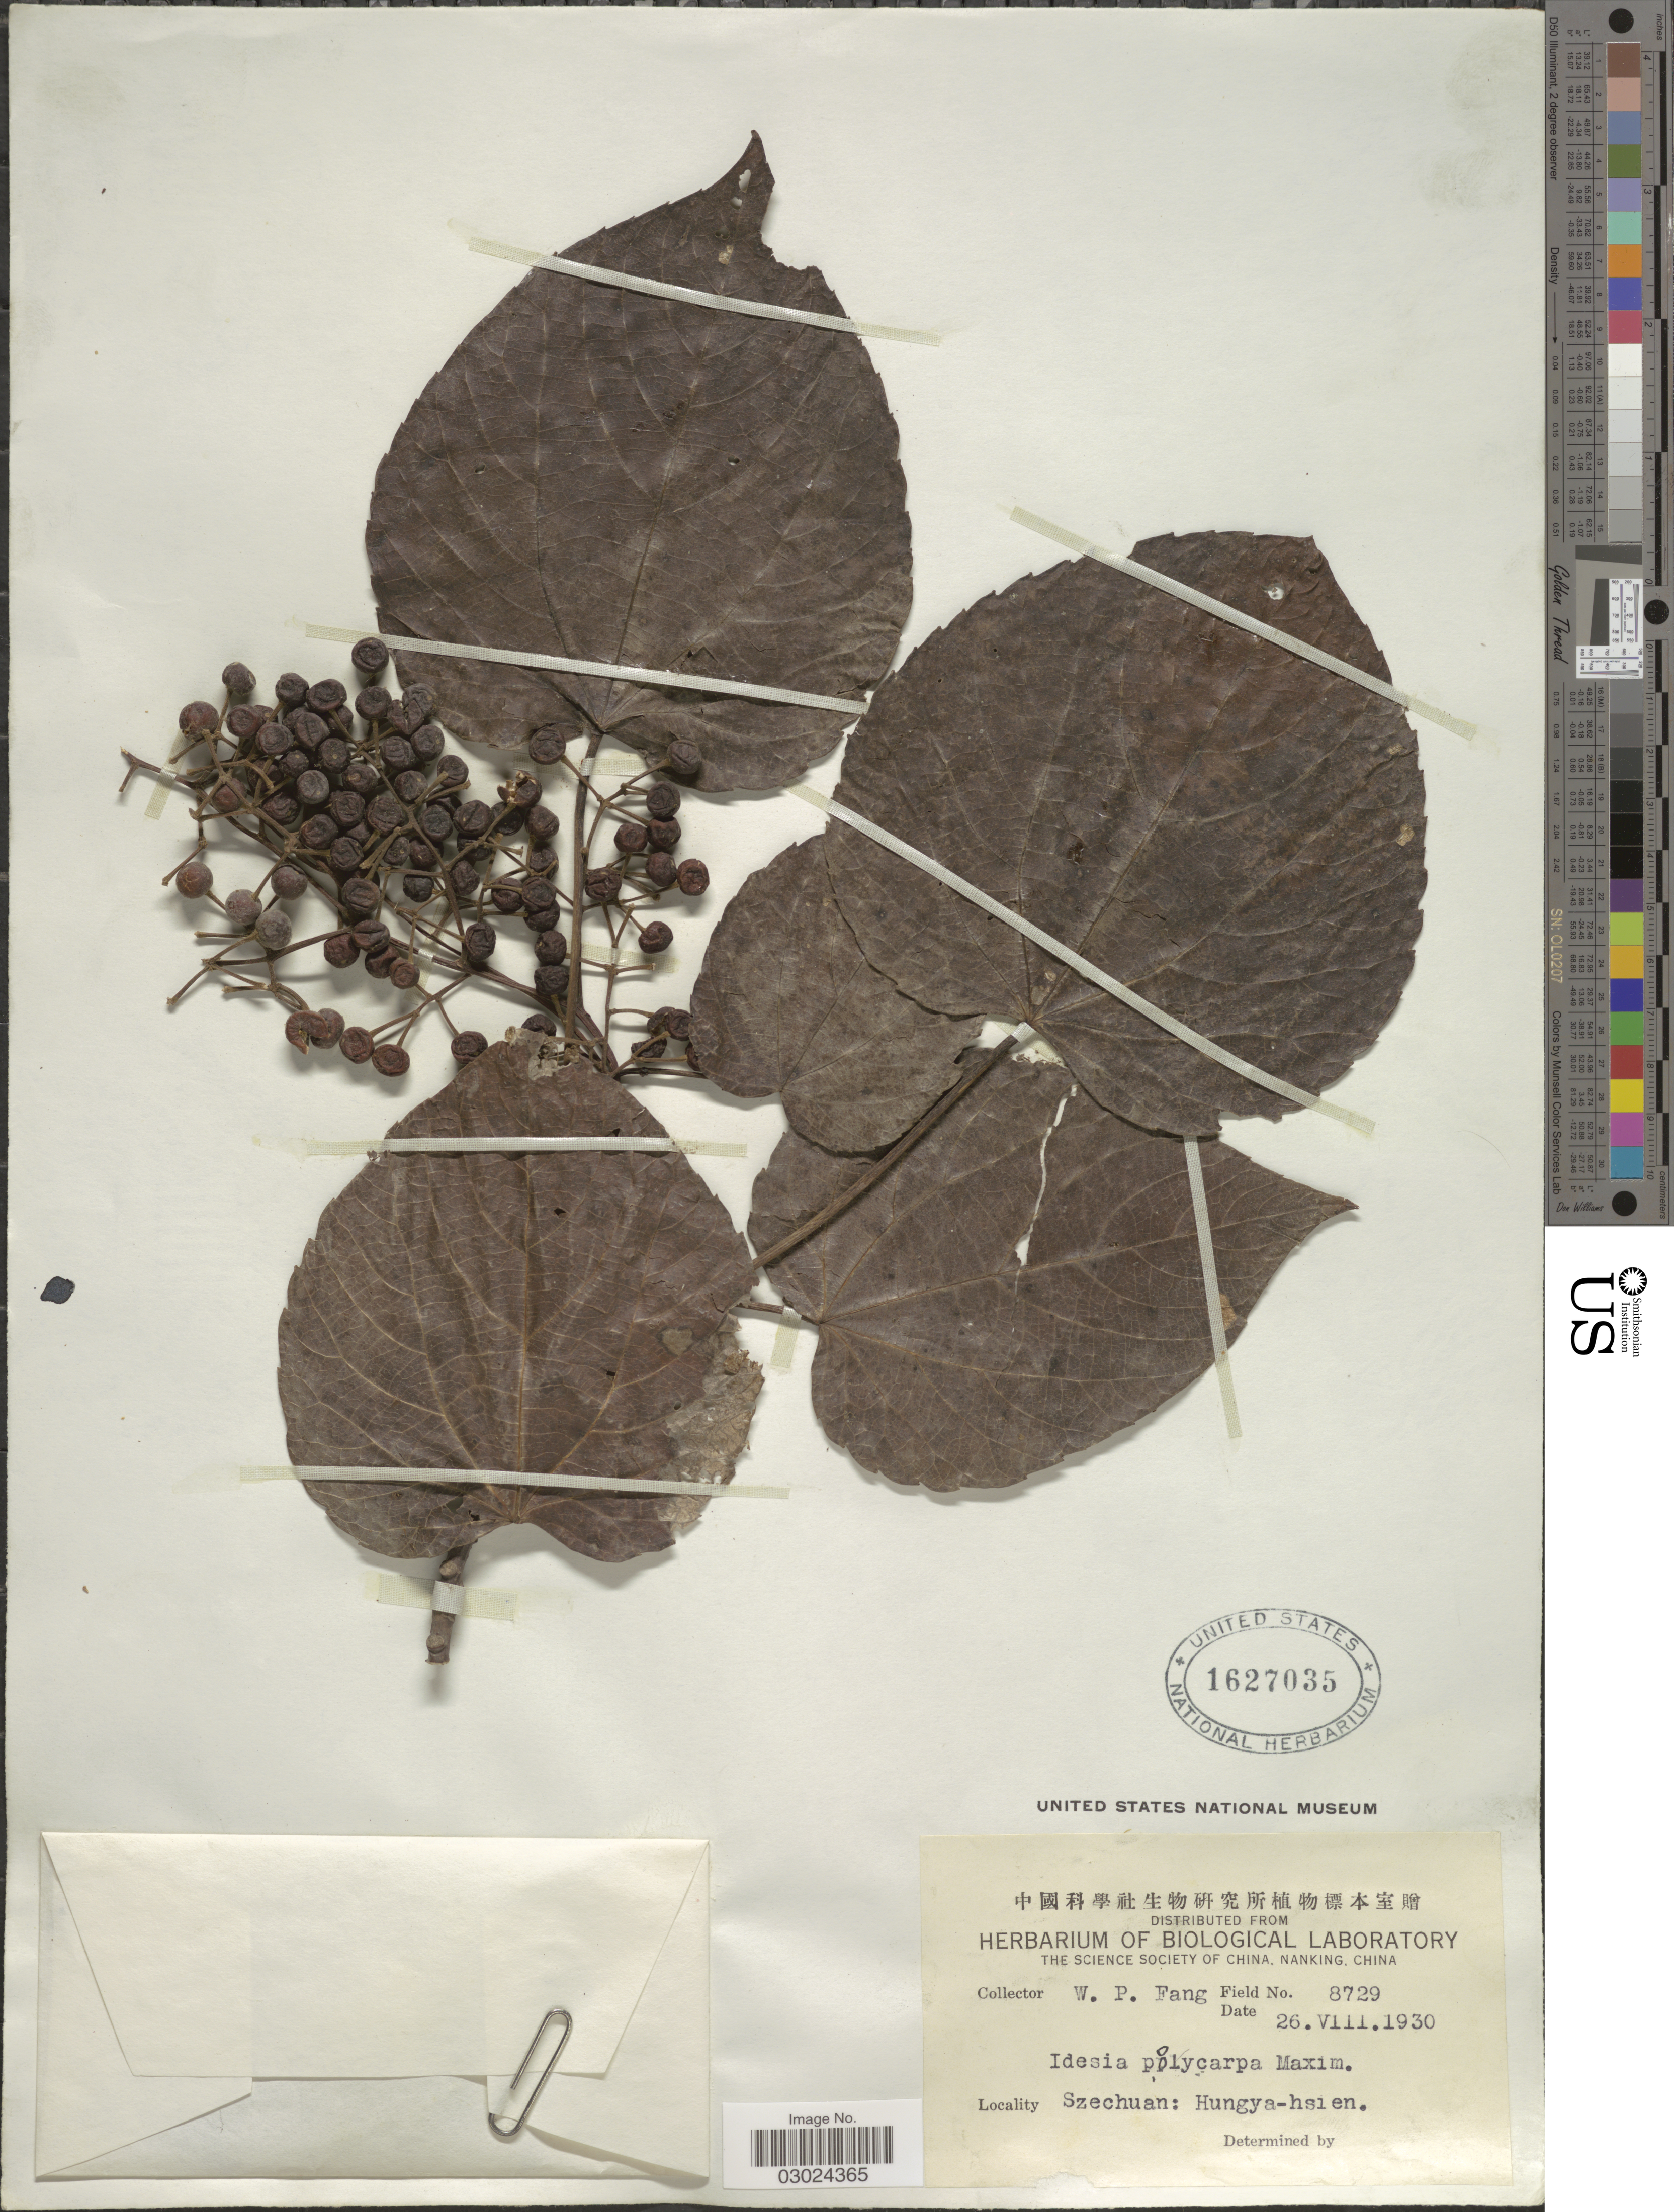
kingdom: Plantae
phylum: Tracheophyta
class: Magnoliopsida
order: Malpighiales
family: Salicaceae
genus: Idesia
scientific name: Idesia polycarpa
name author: Maxim.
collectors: W. P. Fang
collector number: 8729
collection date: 1930-08-26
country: China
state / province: Sichuan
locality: Szechuan: Hungya-hsien.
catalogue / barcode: US 1627035